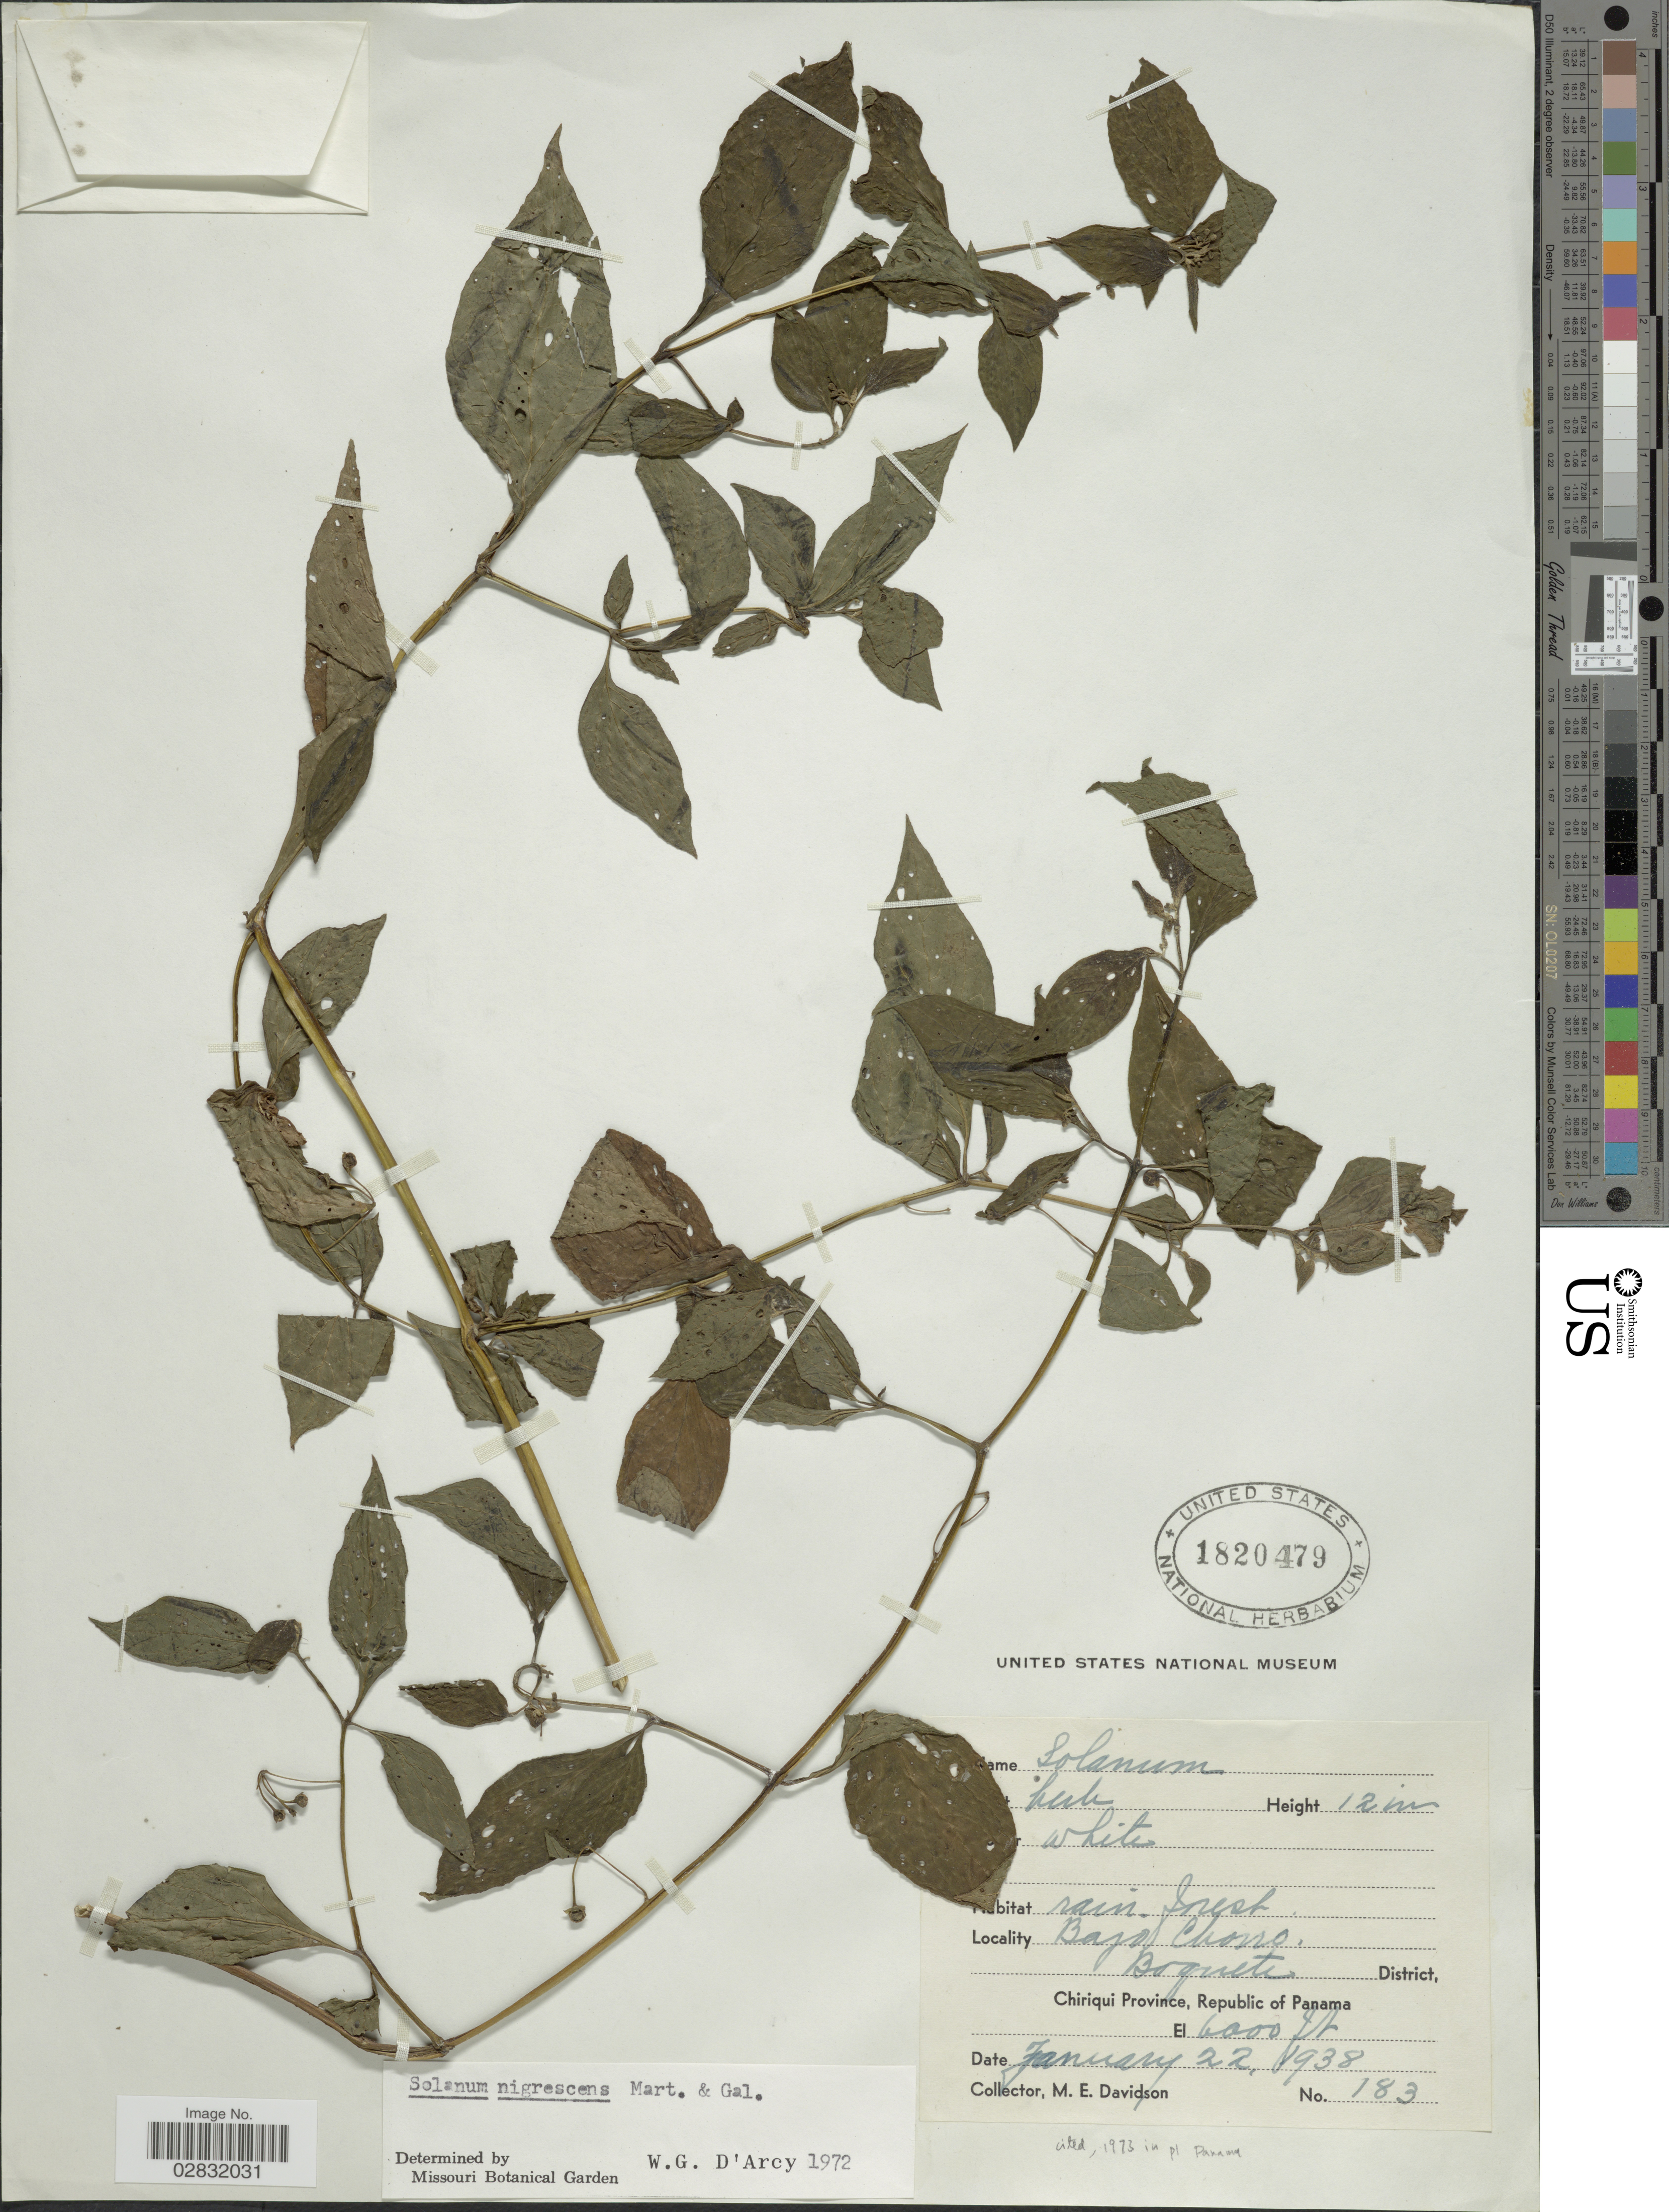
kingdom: Plantae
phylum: Tracheophyta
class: Magnoliopsida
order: Solanales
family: Solanaceae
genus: Solanum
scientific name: Solanum nigrescens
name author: M. Martens & Galeotti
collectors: M. E. Davidson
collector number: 183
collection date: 1938-01-22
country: Panama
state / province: Chiriqui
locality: Bajo Chorro, Boquete District, Chiriqui Province.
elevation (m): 1829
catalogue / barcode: US 1820479